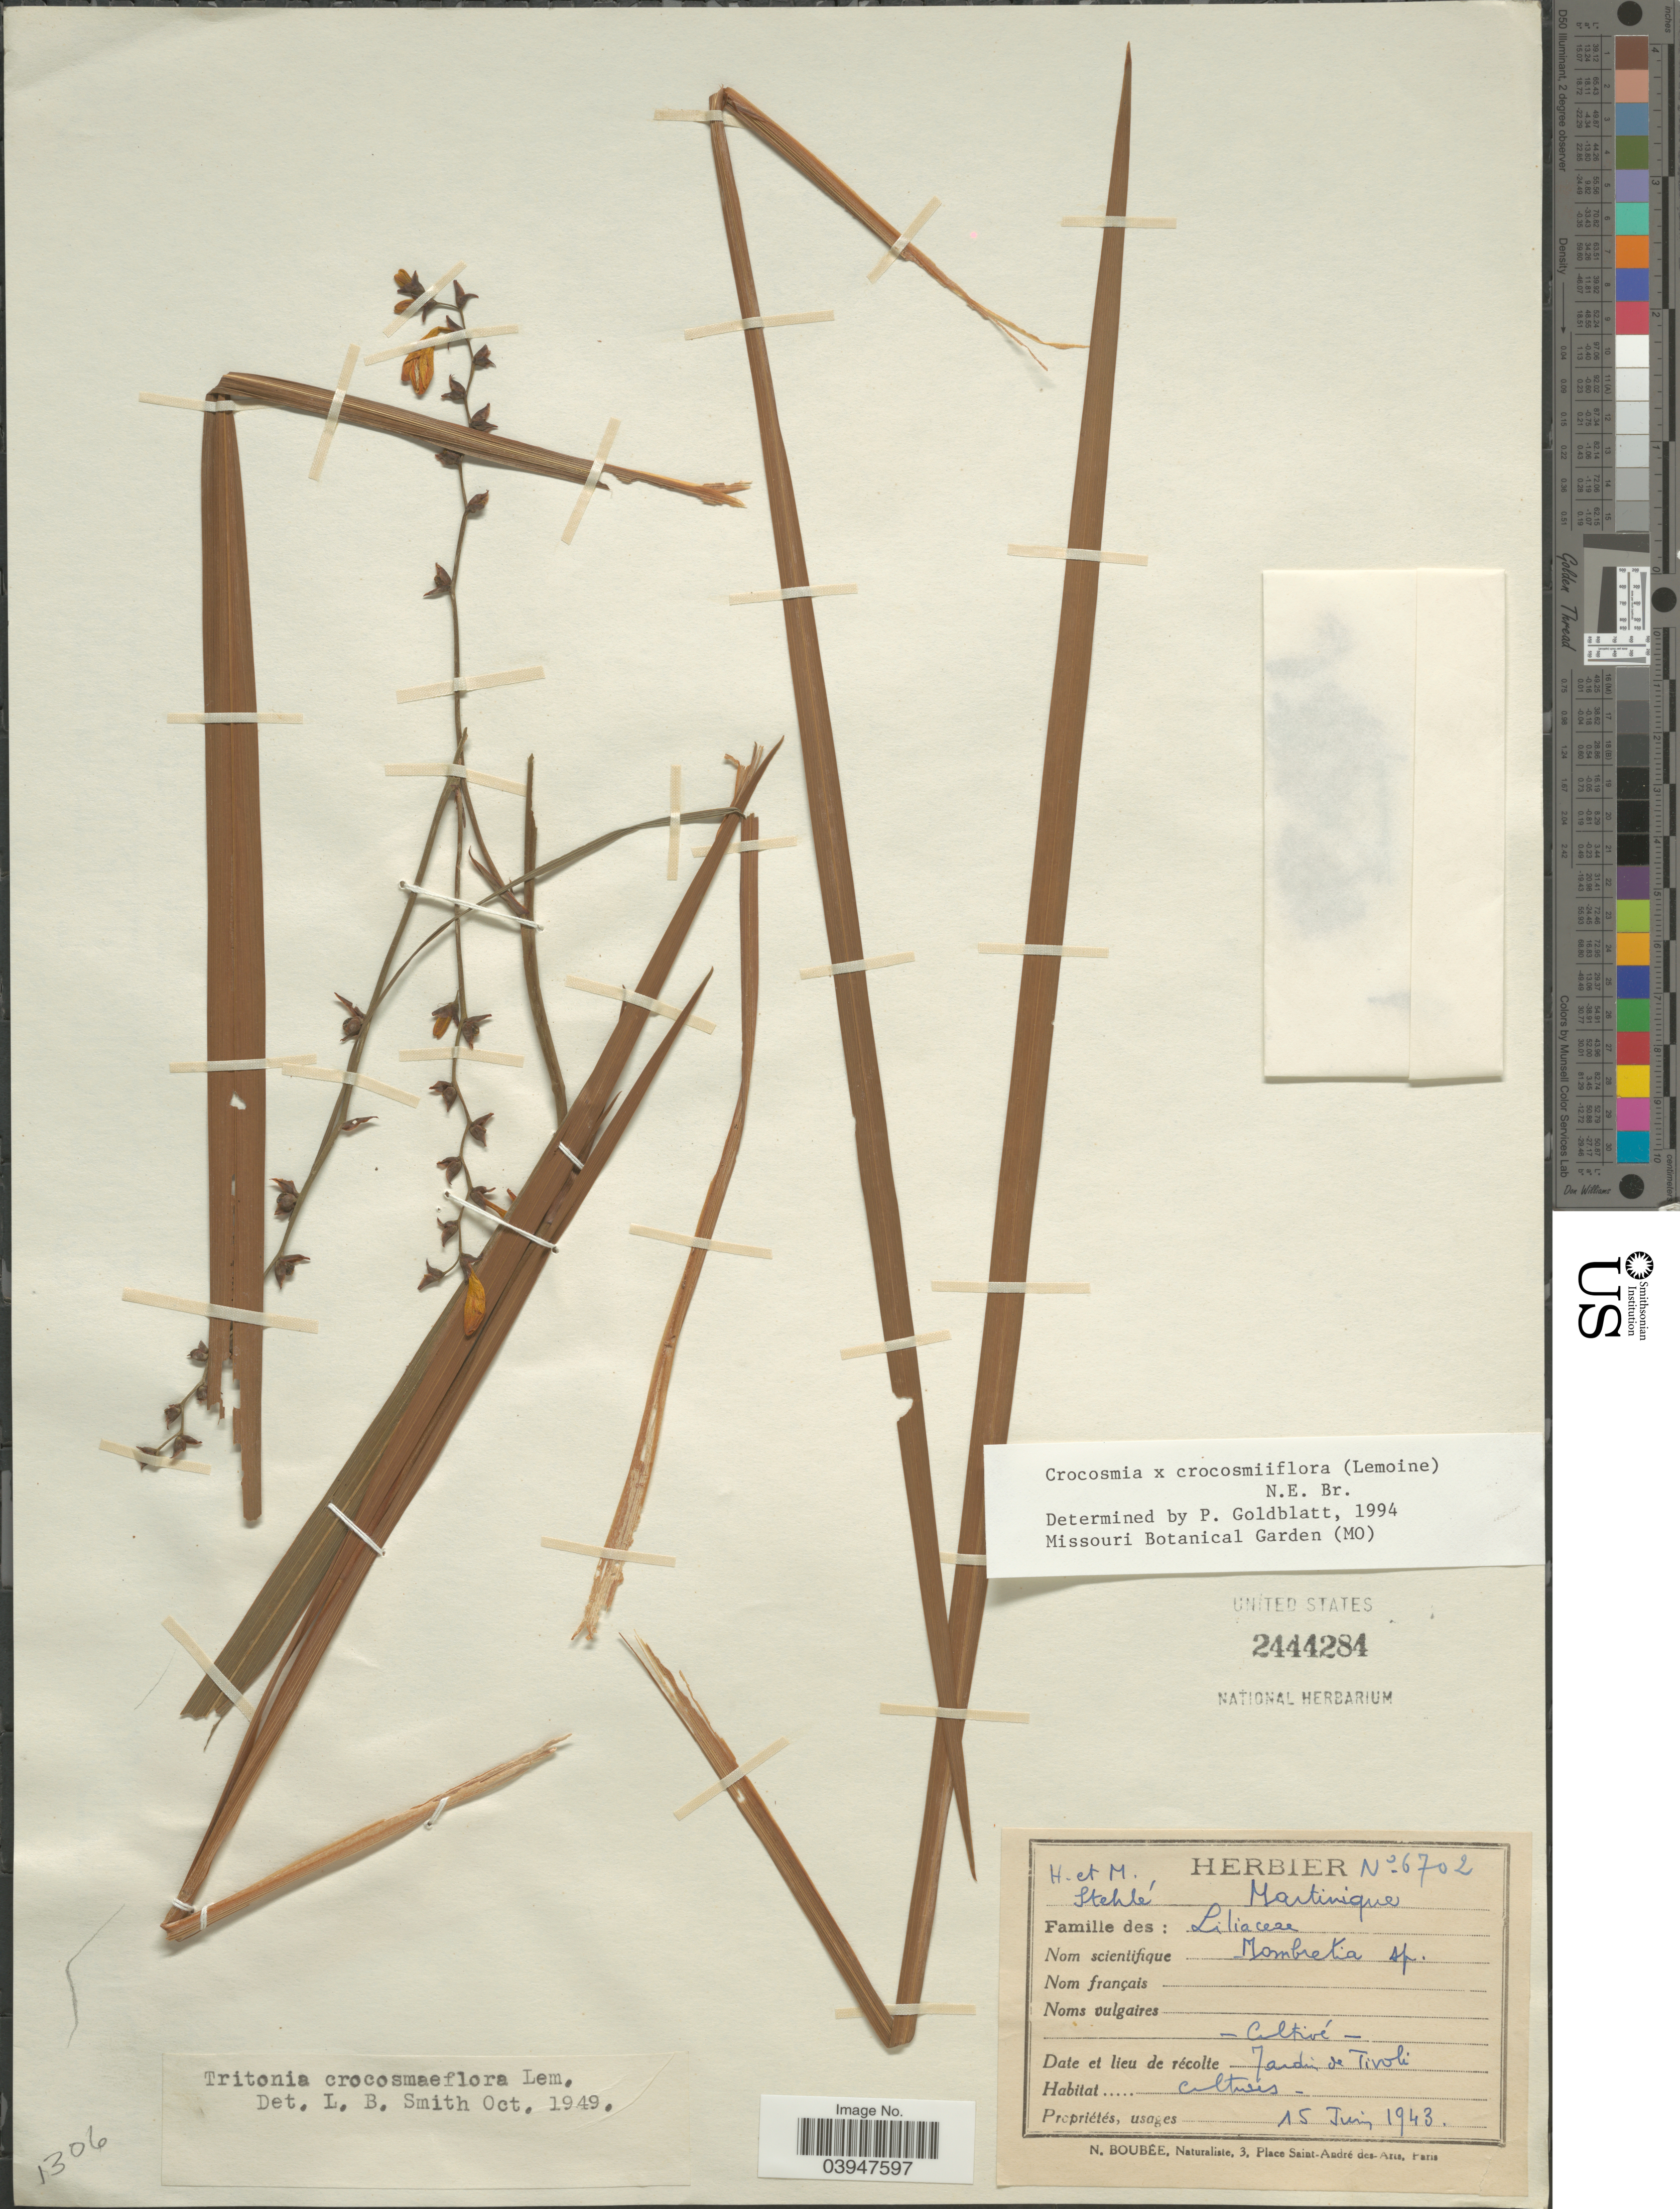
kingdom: Plantae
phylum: Tracheophyta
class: Liliopsida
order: Asparagales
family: Iridaceae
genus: Crocosmia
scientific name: Crocosmia x crocosmiiflora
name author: (Lemoine) N.E. Br.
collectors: H. Stehlé & M. Stehlé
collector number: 6702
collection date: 1943-06-15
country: Martinique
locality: Jardin de Tiroli.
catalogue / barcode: US 2444284